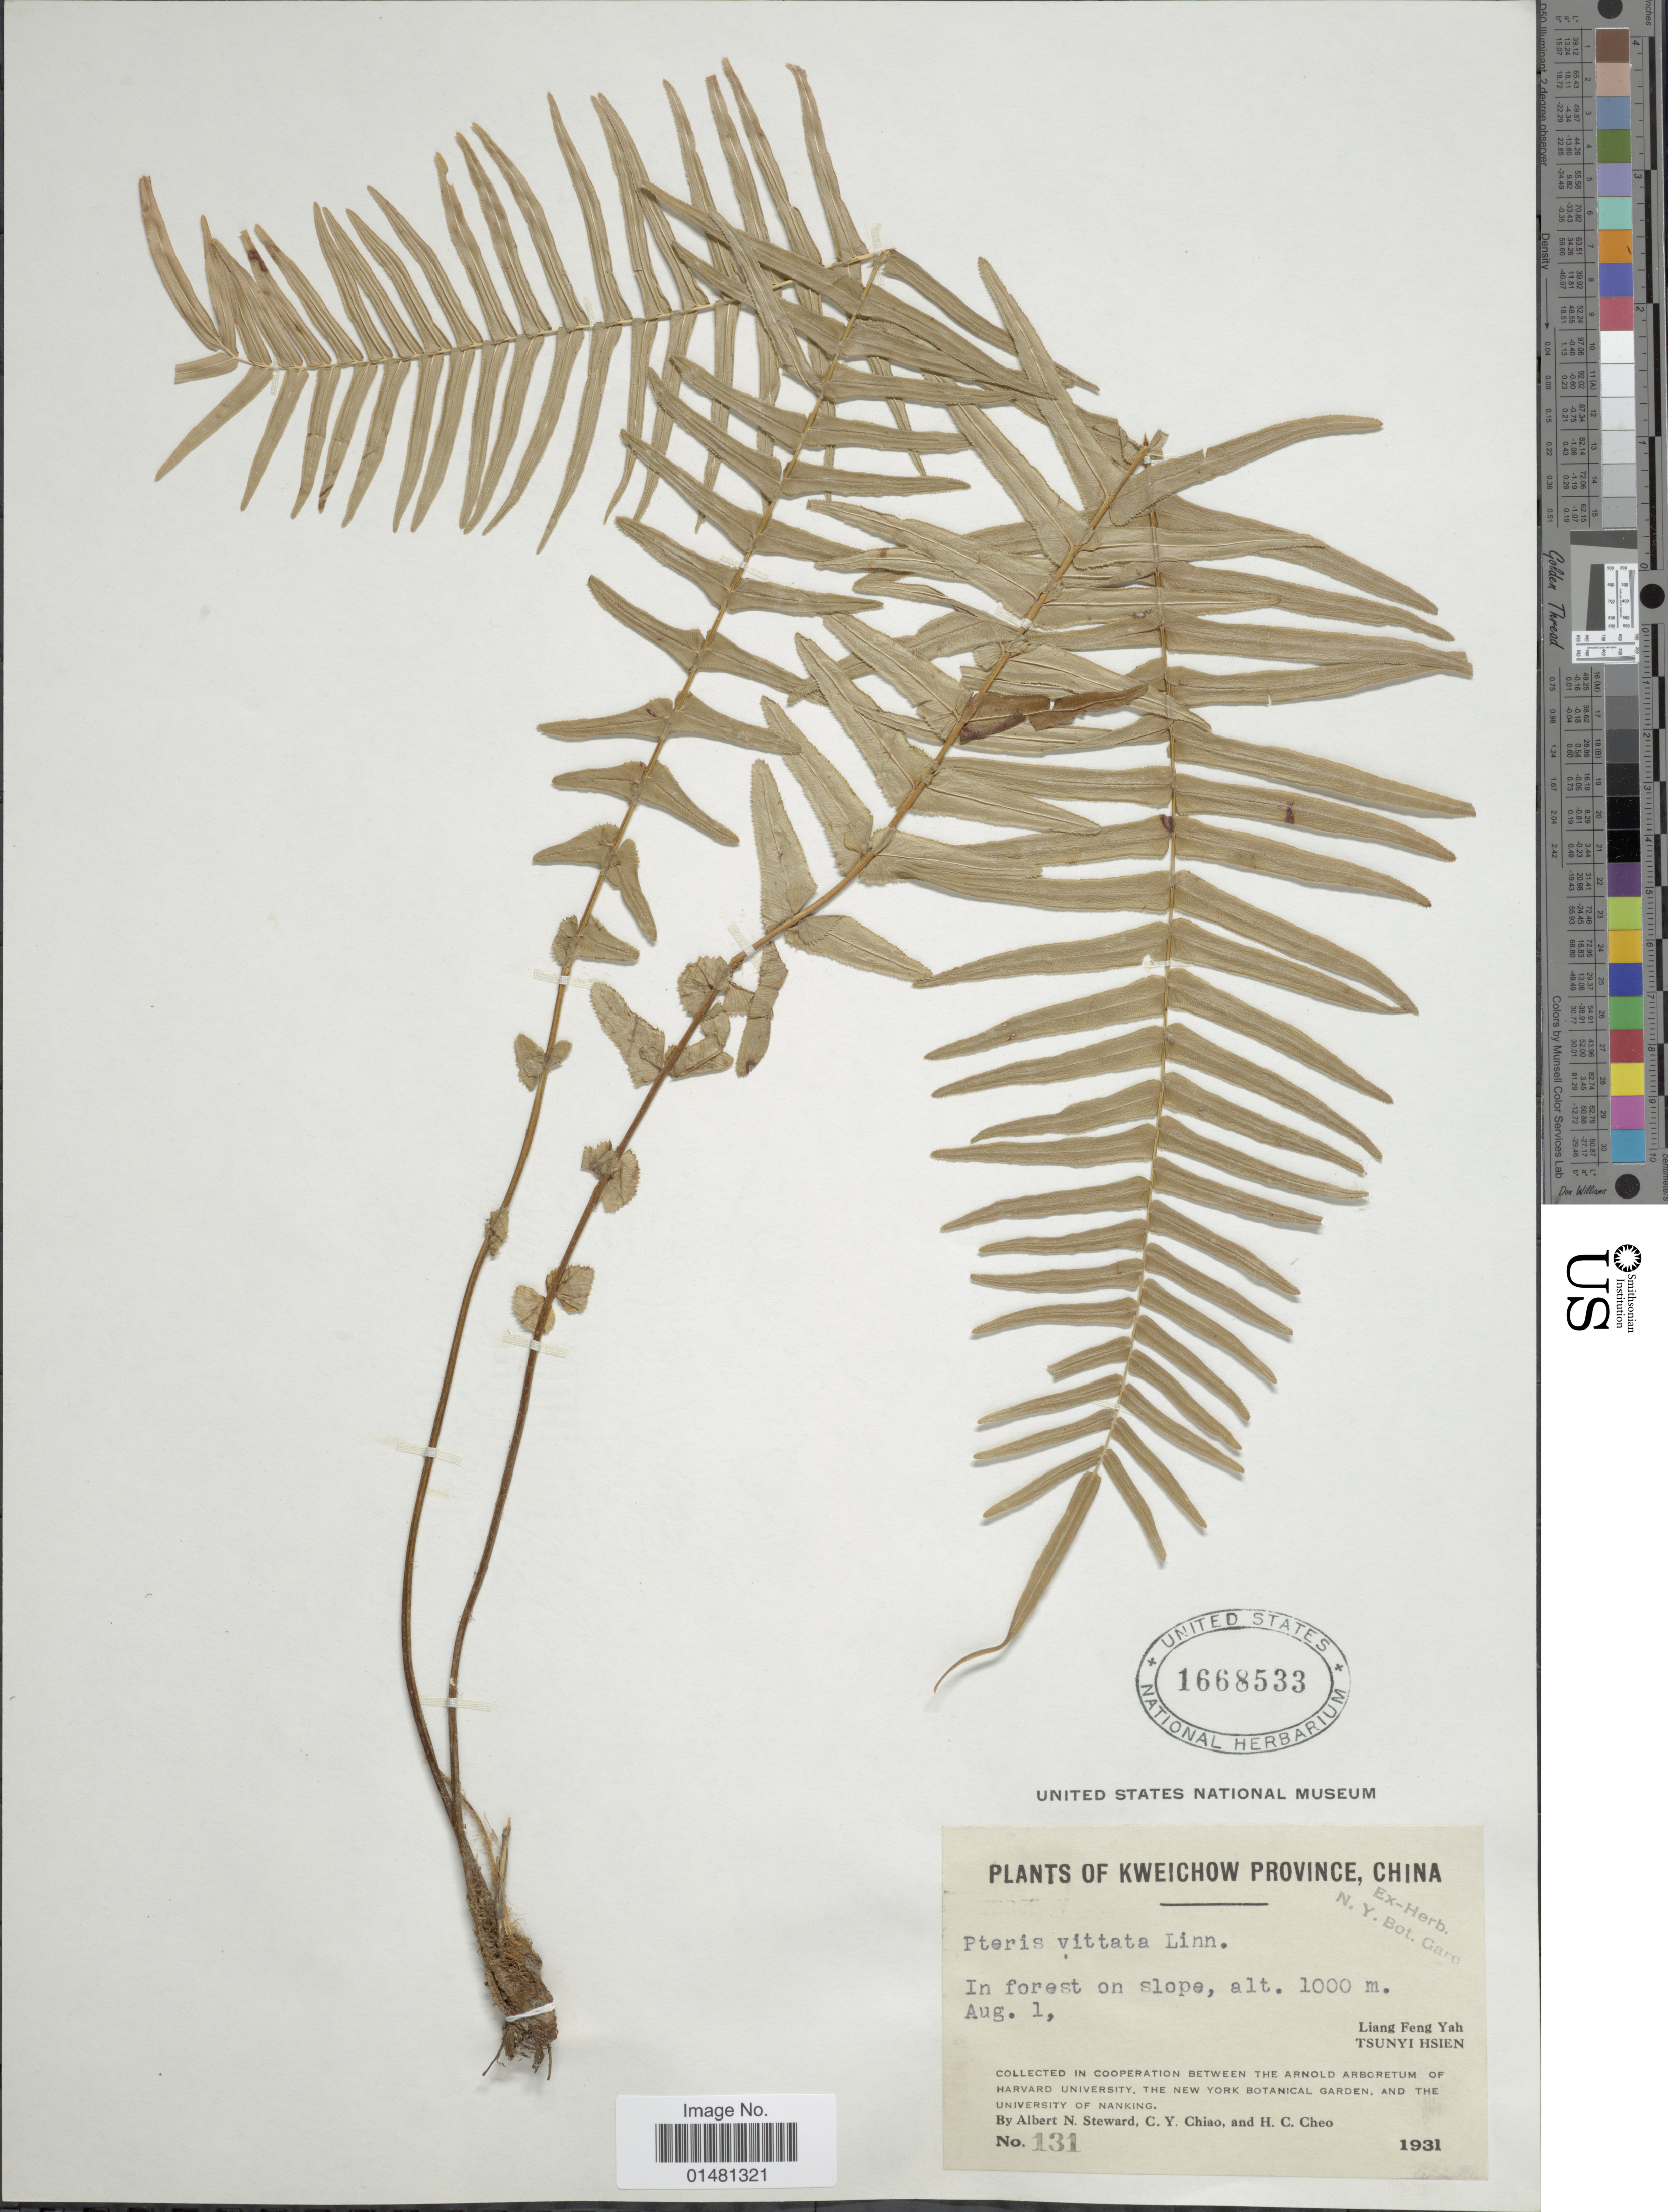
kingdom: Plantae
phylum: Tracheophyta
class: Polypodiopsida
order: Polypodiales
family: Pteridaceae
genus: Pteris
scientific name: Pteris vittata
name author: L.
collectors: A. N. Steward, C. Y. Chiao & H. Cheo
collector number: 131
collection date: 1931-08-01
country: China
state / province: Guizhou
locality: Kweichow Province, In forest on slope, LIang Feng Yah, Tsunyi Hsien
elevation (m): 1000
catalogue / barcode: US 1668533